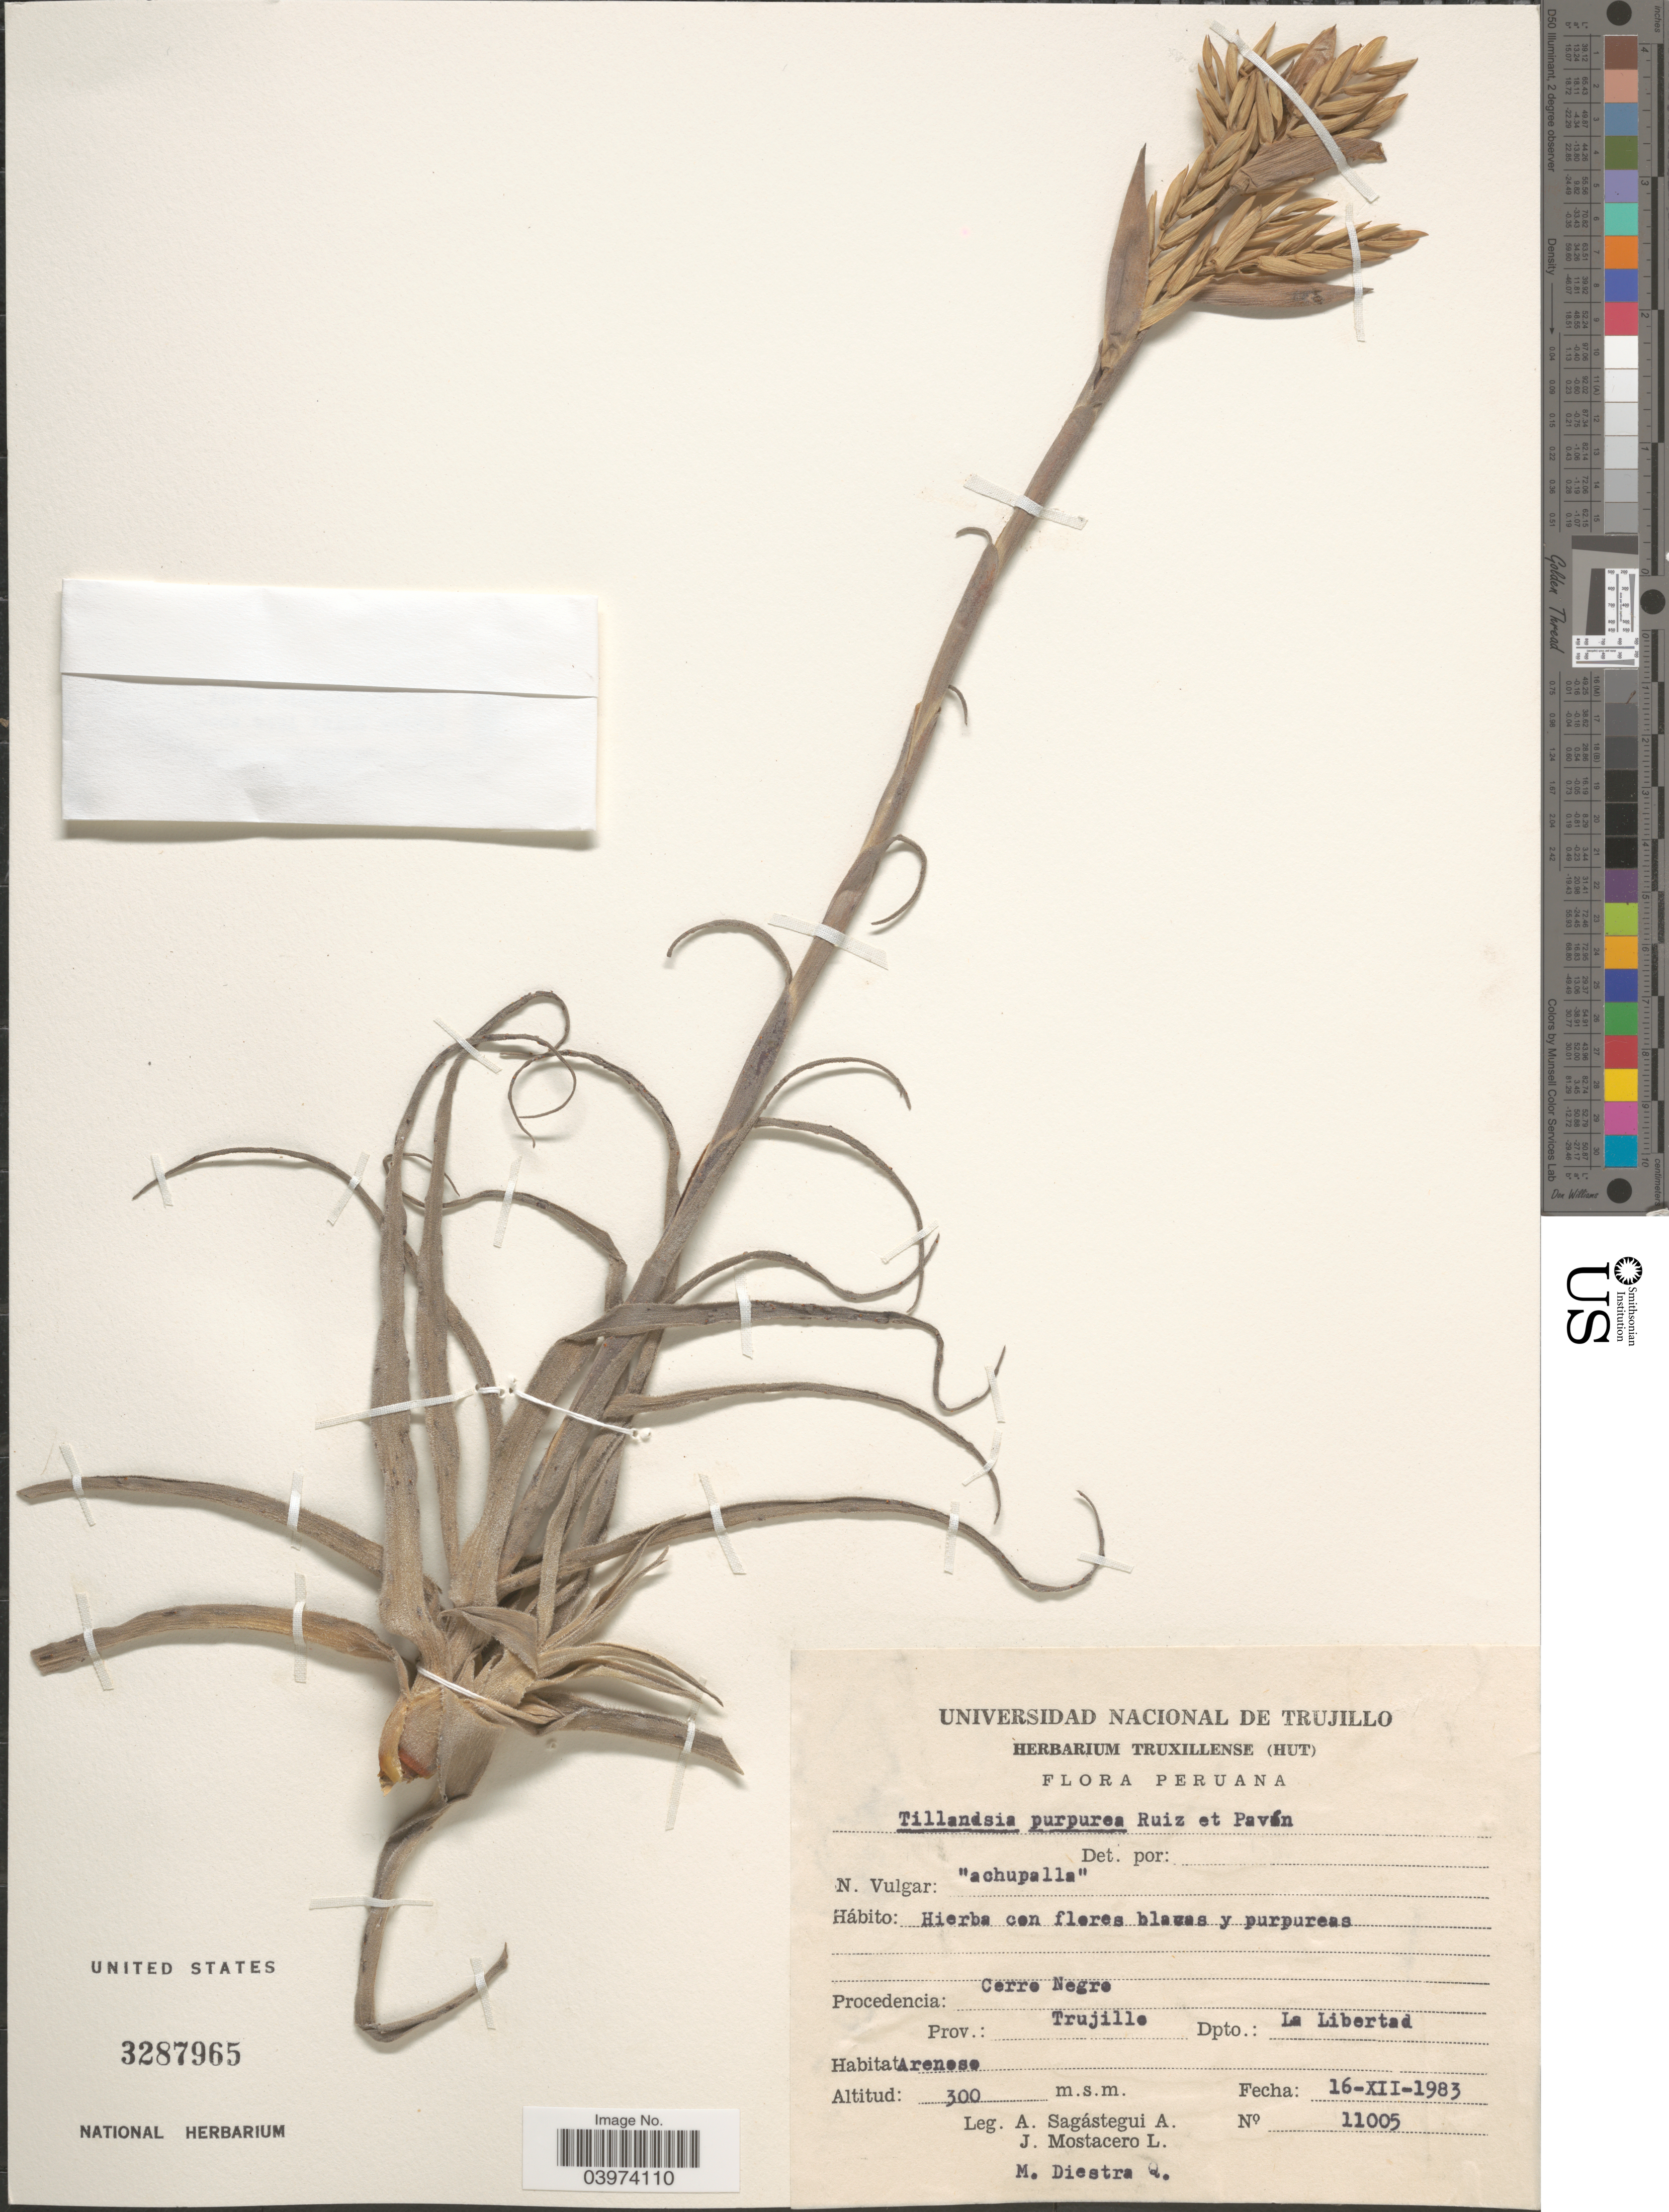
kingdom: Plantae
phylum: Tracheophyta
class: Liliopsida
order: Poales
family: Bromeliaceae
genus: Tillandsia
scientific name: Tillandsia purpurea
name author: Ruiz & Pav.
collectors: A. Sagástegui A., J. Mostacero L. & M. Diestra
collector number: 11005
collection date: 1983-12-16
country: Peru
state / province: La Libertad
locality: Cerro Negro. Prov.: Trujillo. Dpto.: La Libertad.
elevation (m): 300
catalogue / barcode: US 3287965